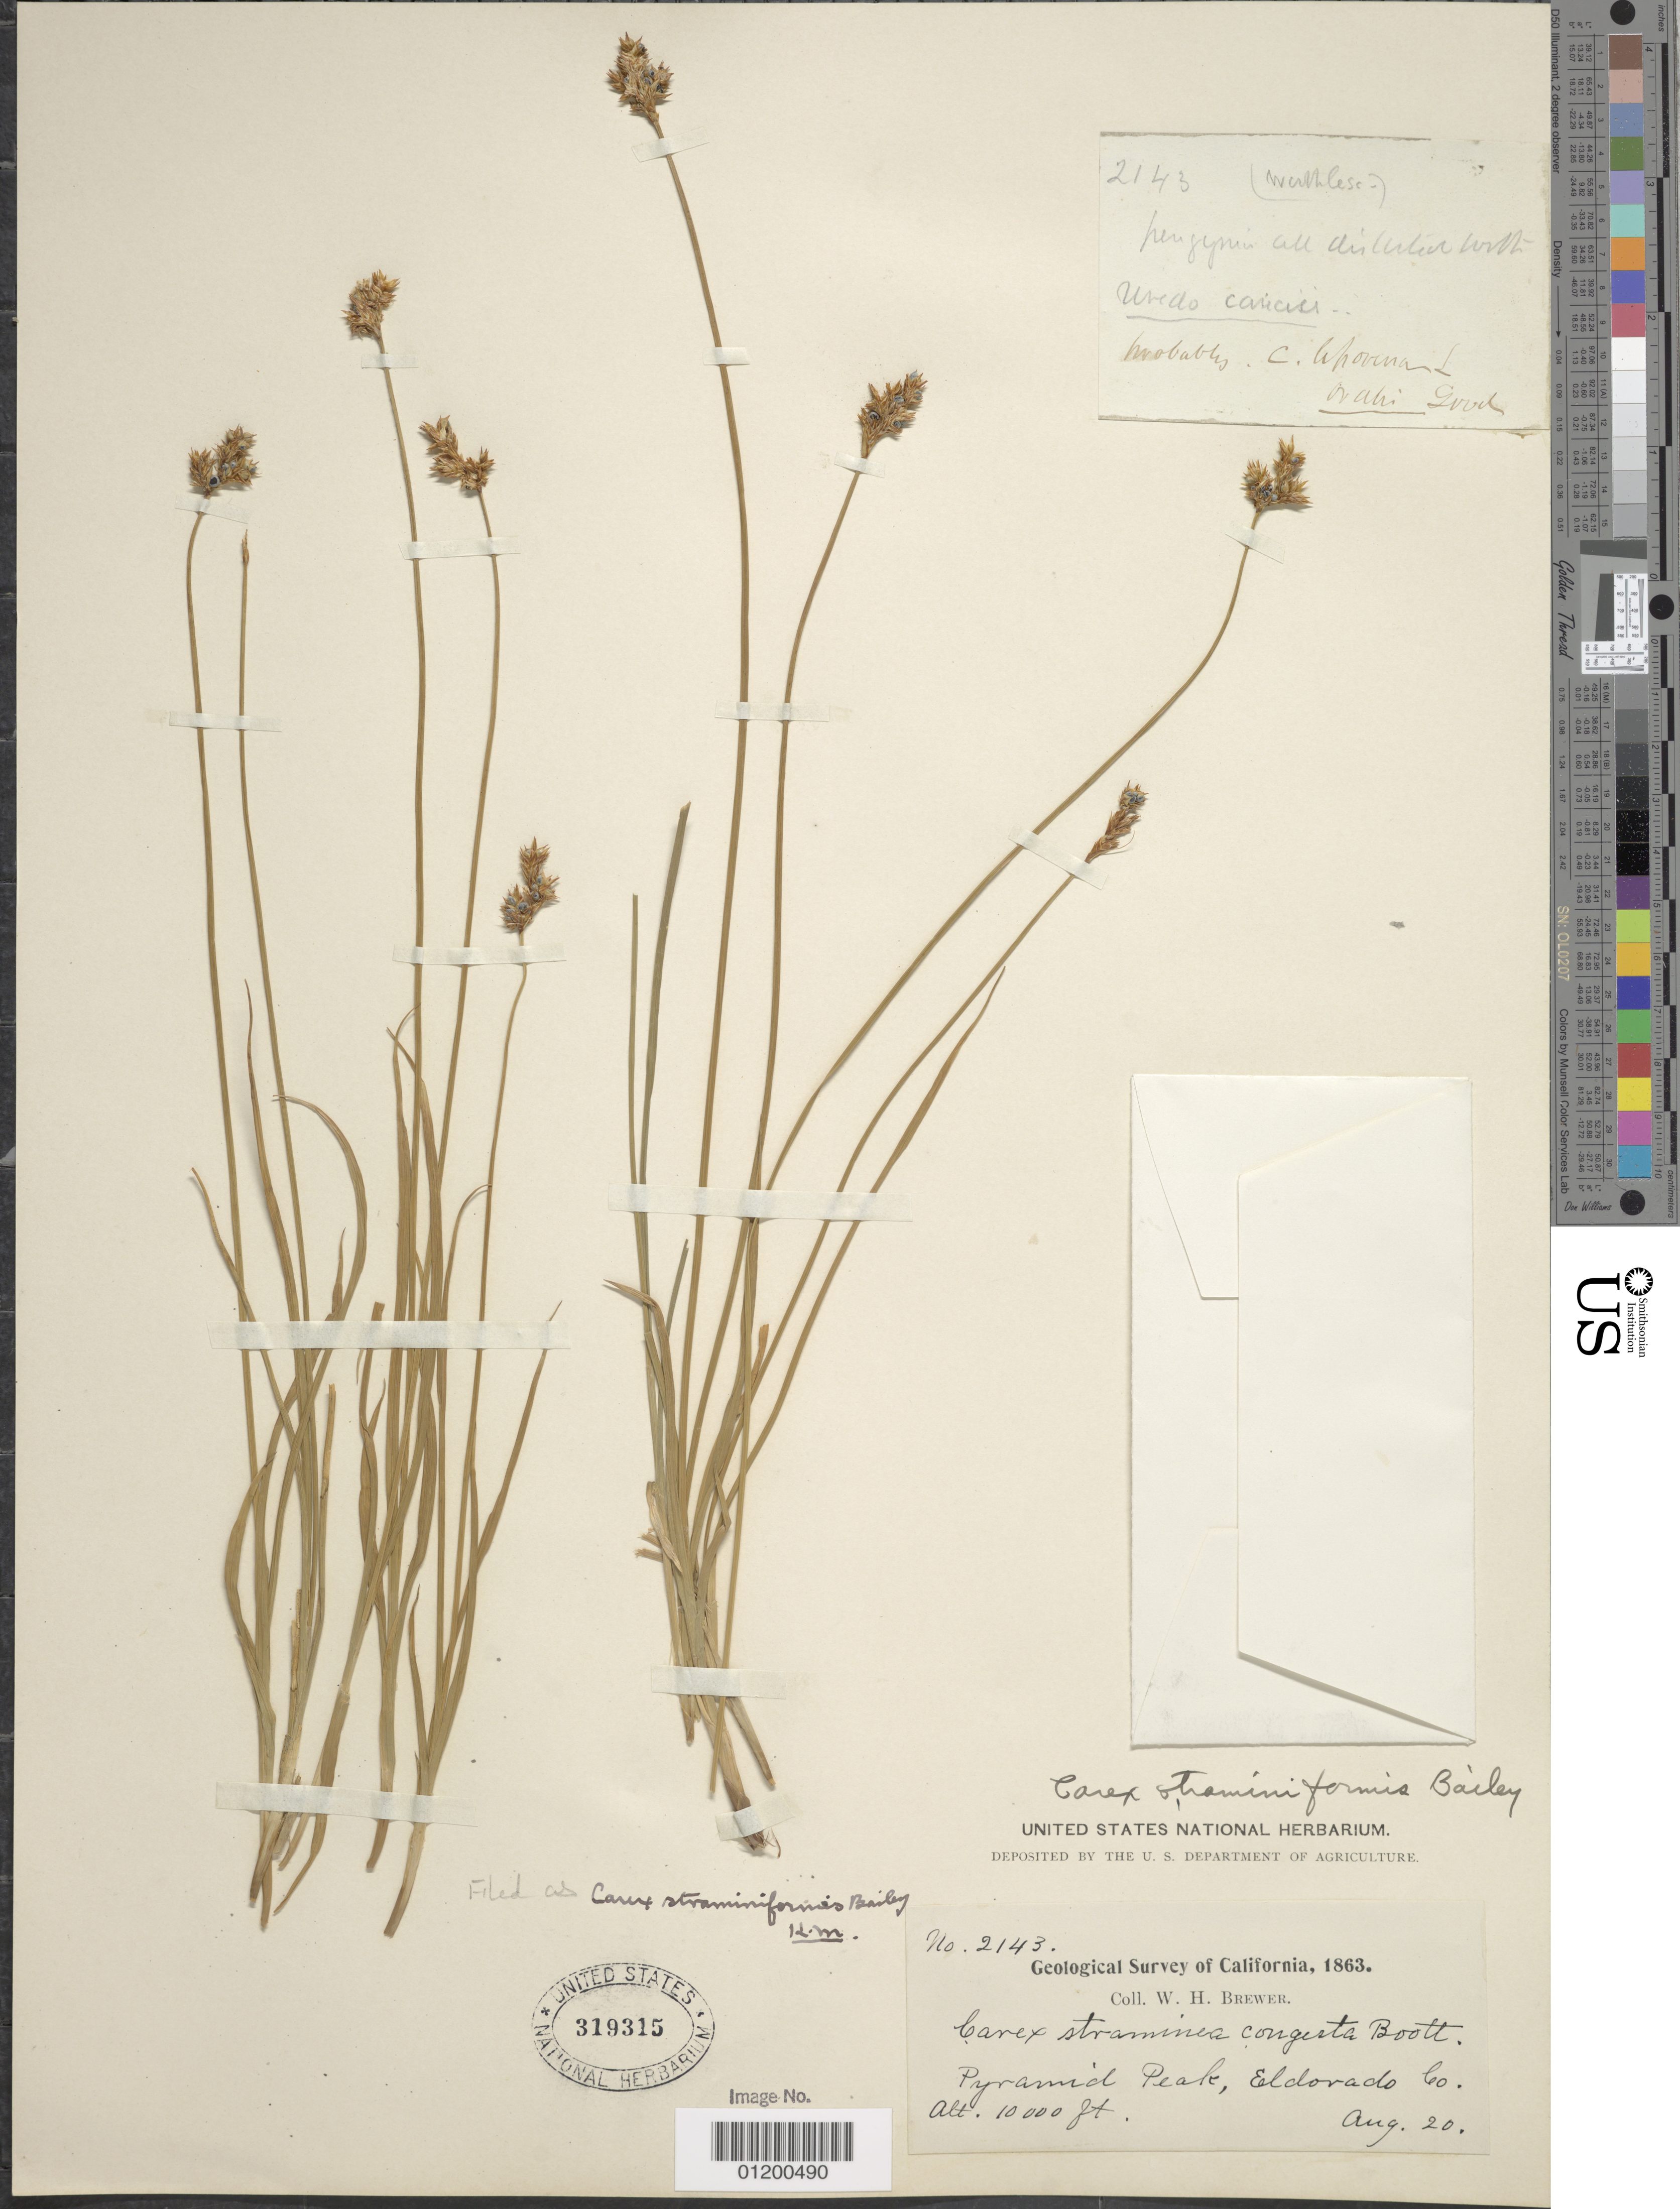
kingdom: Plantae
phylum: Tracheophyta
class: Liliopsida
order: Poales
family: Cyperaceae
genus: Carex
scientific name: Carex straminiformis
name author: L.H. Bailey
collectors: W. H. Brewer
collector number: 2143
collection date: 1863-08-20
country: United States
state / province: California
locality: Pyramid Peak.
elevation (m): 3048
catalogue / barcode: US 319315